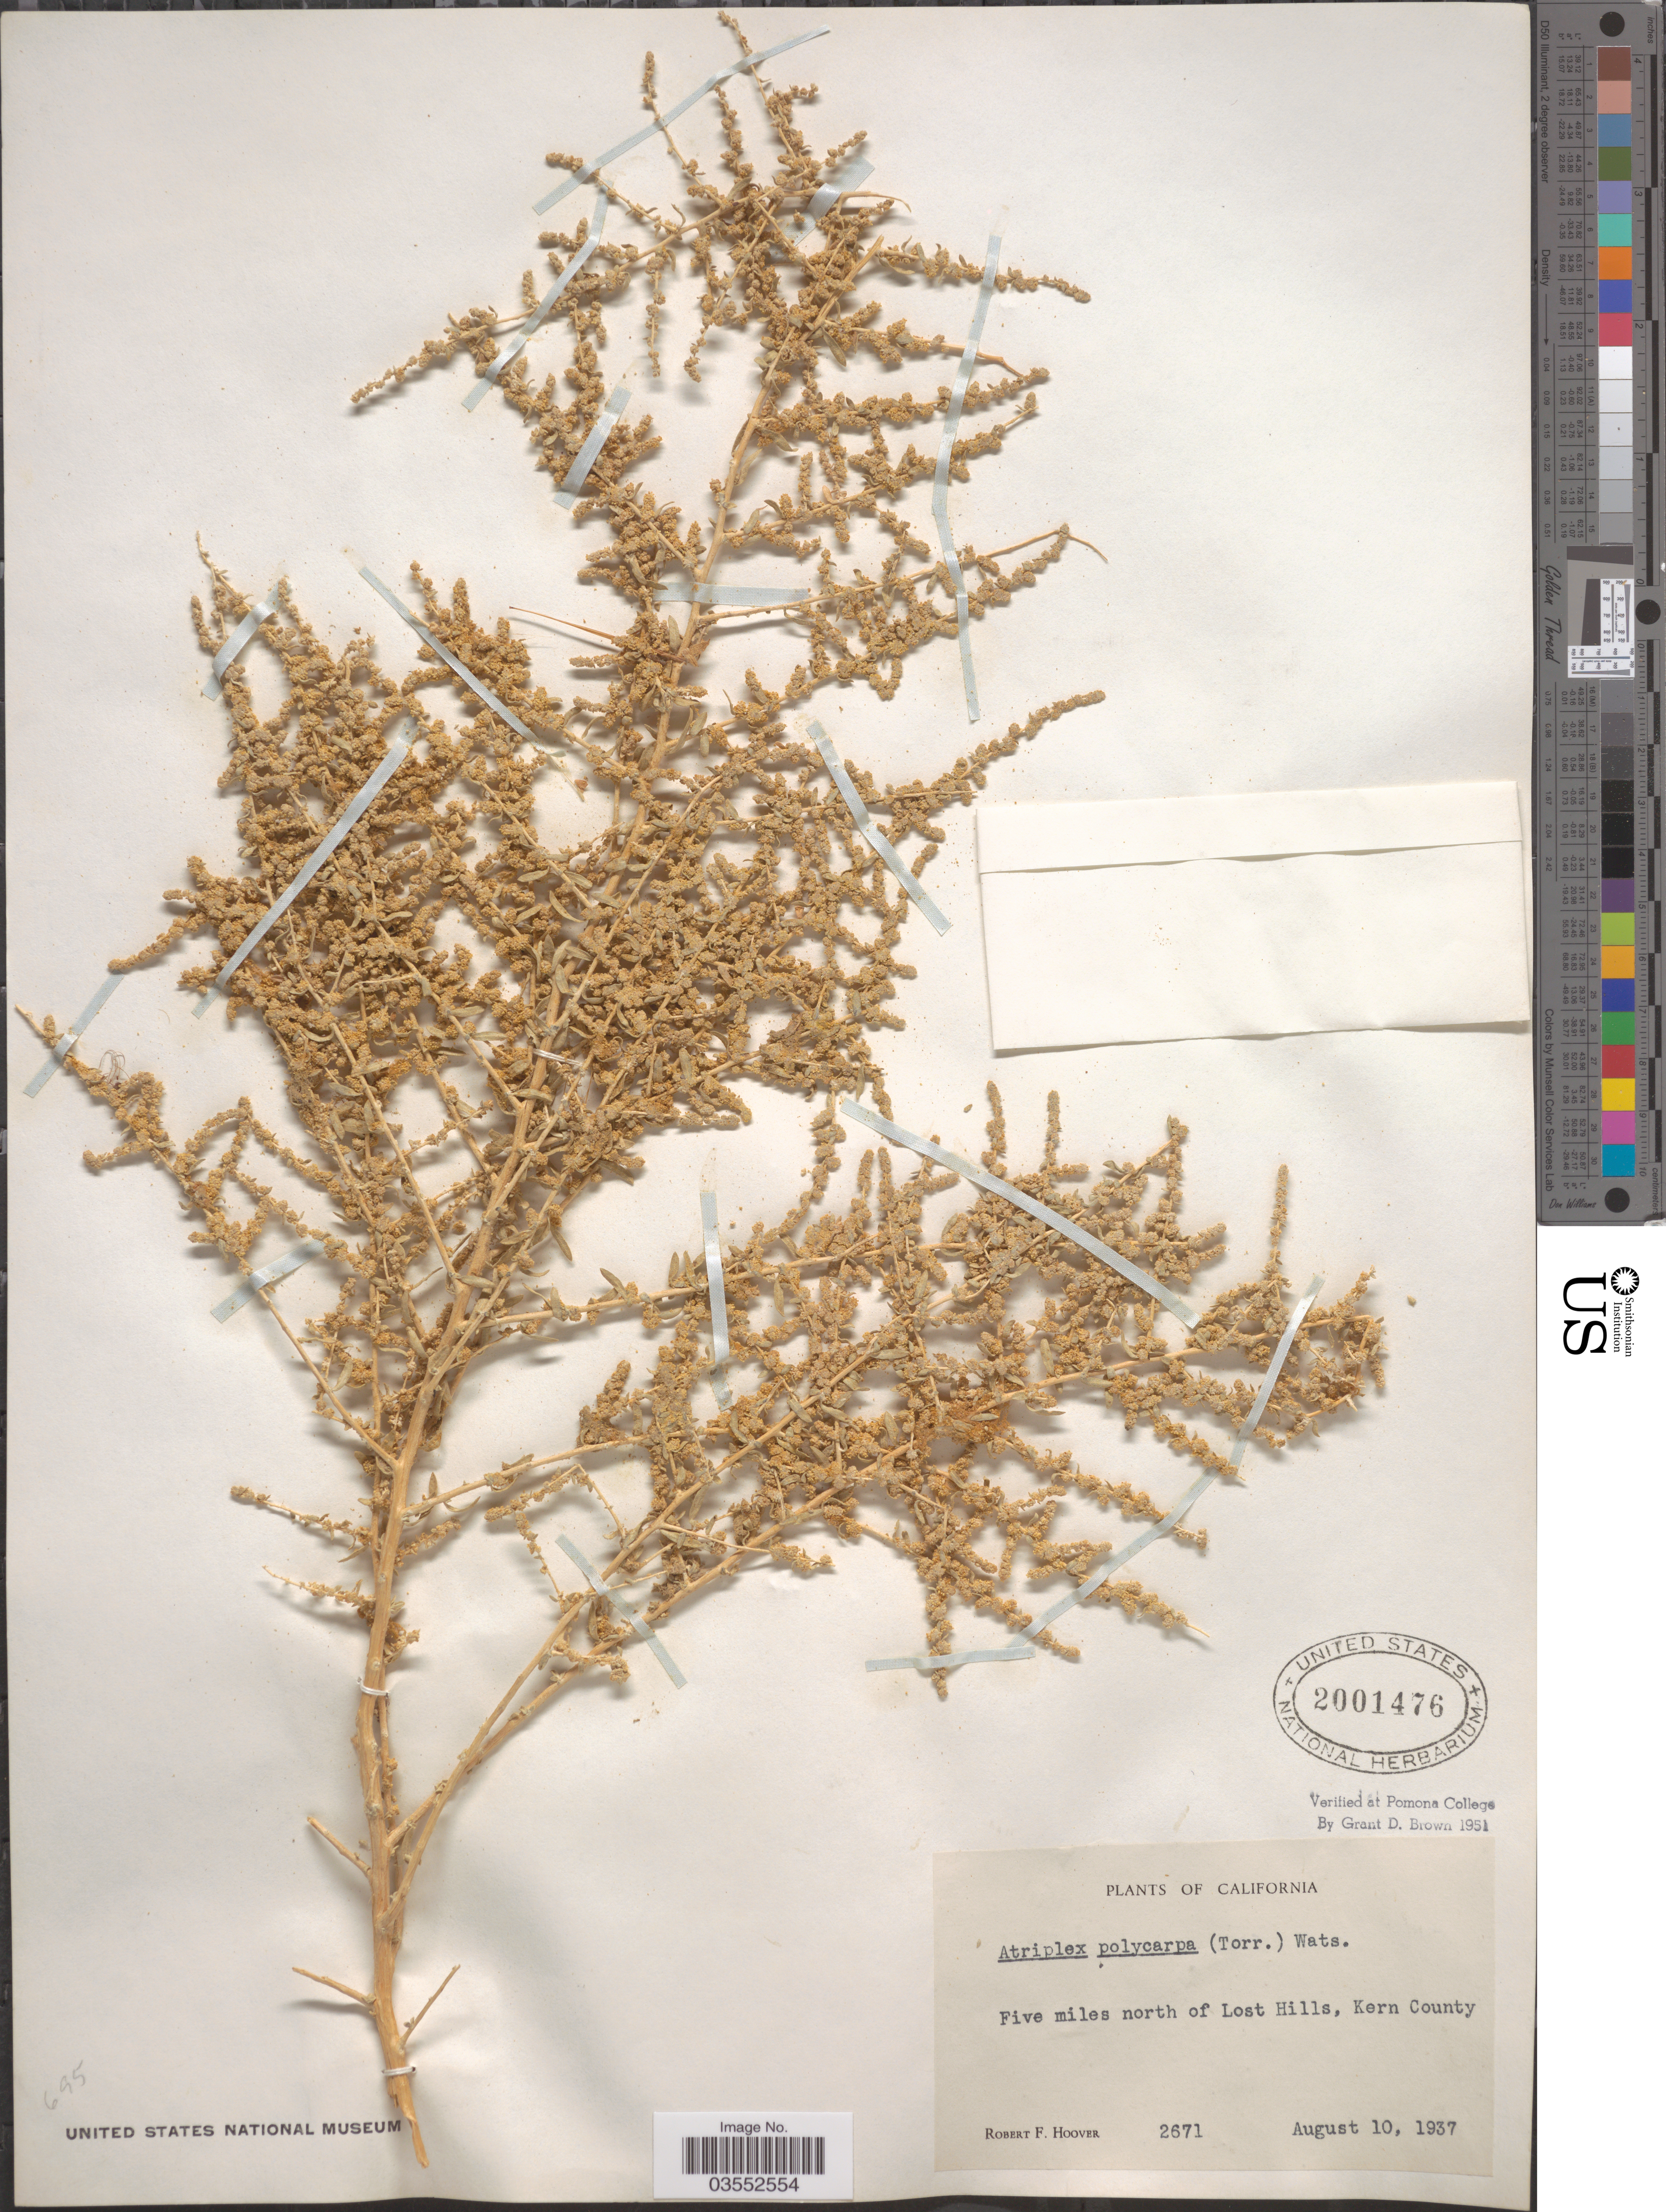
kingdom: Plantae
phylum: Tracheophyta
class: Magnoliopsida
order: Caryophyllales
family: Amaranthaceae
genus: Atriplex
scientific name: Atriplex polycarpa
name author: (Torr.) S. Watson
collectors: R. F. Hoover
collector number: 2671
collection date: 1937-08-10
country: United States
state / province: California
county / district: Kern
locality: Five miles north of Lost Hills, Kern County.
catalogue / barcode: US 2001476